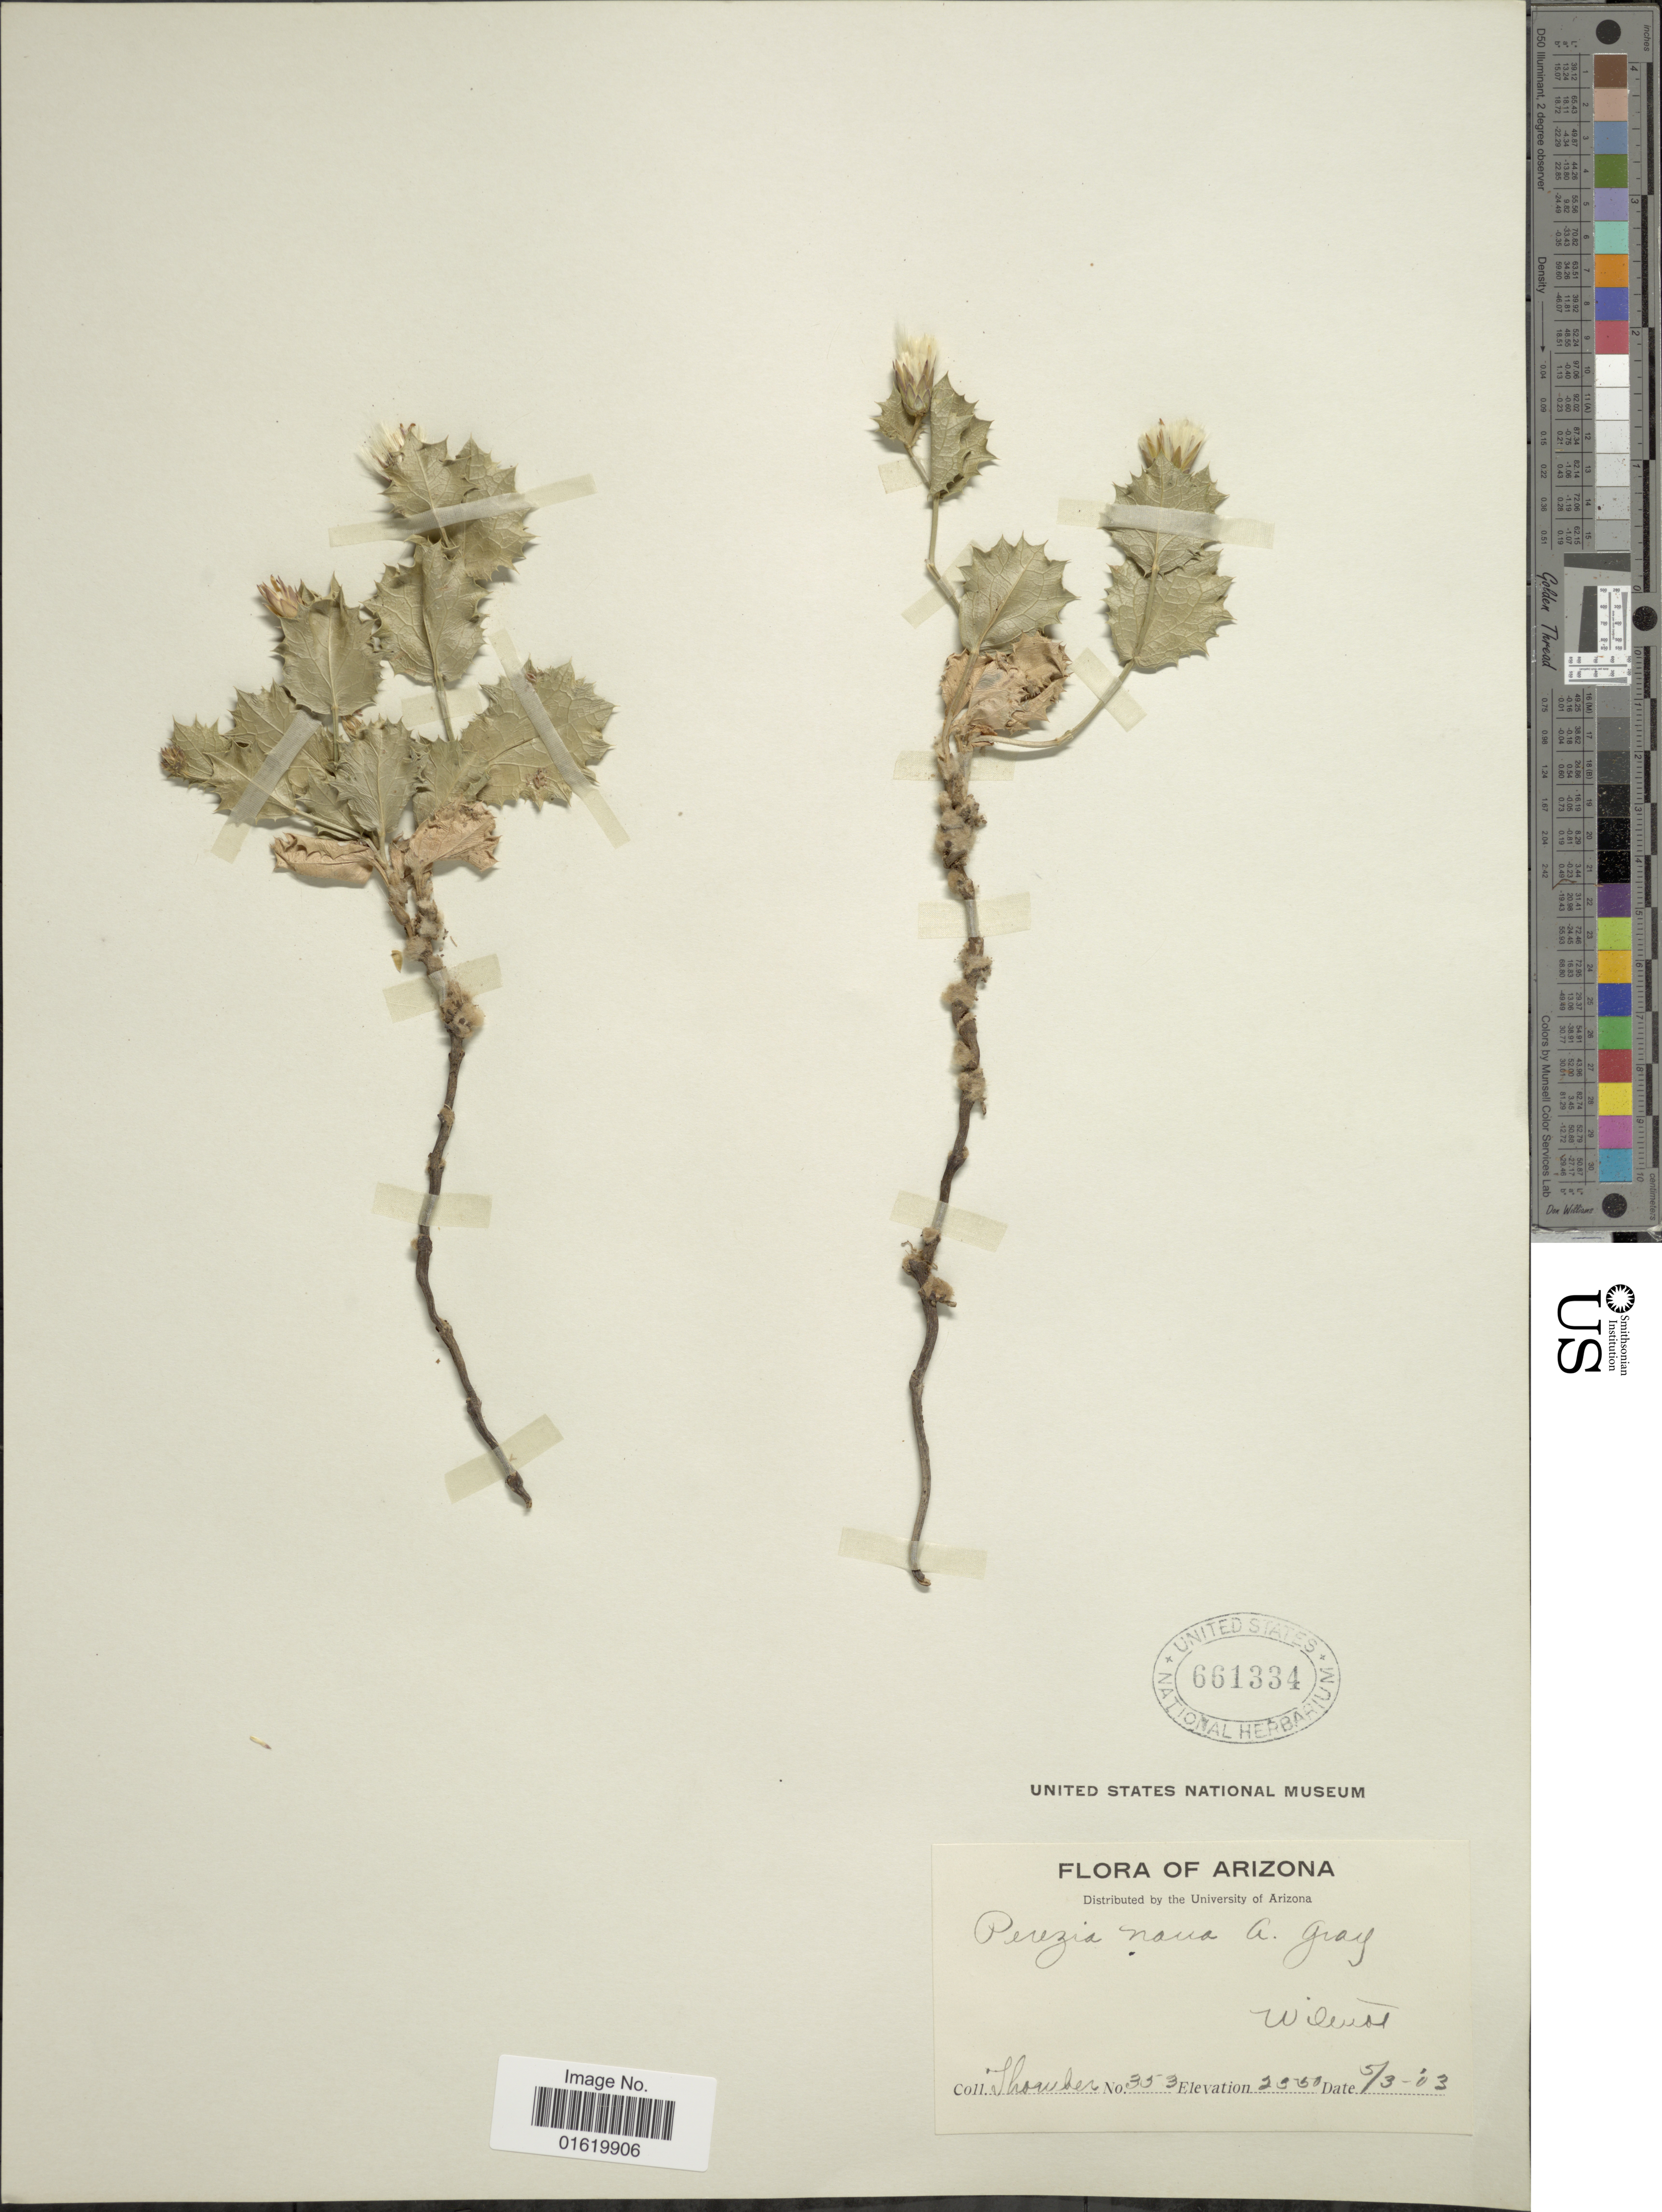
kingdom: Plantae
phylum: Tracheophyta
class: Magnoliopsida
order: Asterales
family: Asteraceae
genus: Acourtia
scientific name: Acourtia nana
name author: (A. Gray) Reveal & R.M. King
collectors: J. Thornber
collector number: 353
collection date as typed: Transcribed d/m/y: 3/5/3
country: United States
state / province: Arizona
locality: Wilmot.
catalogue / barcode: US 661334